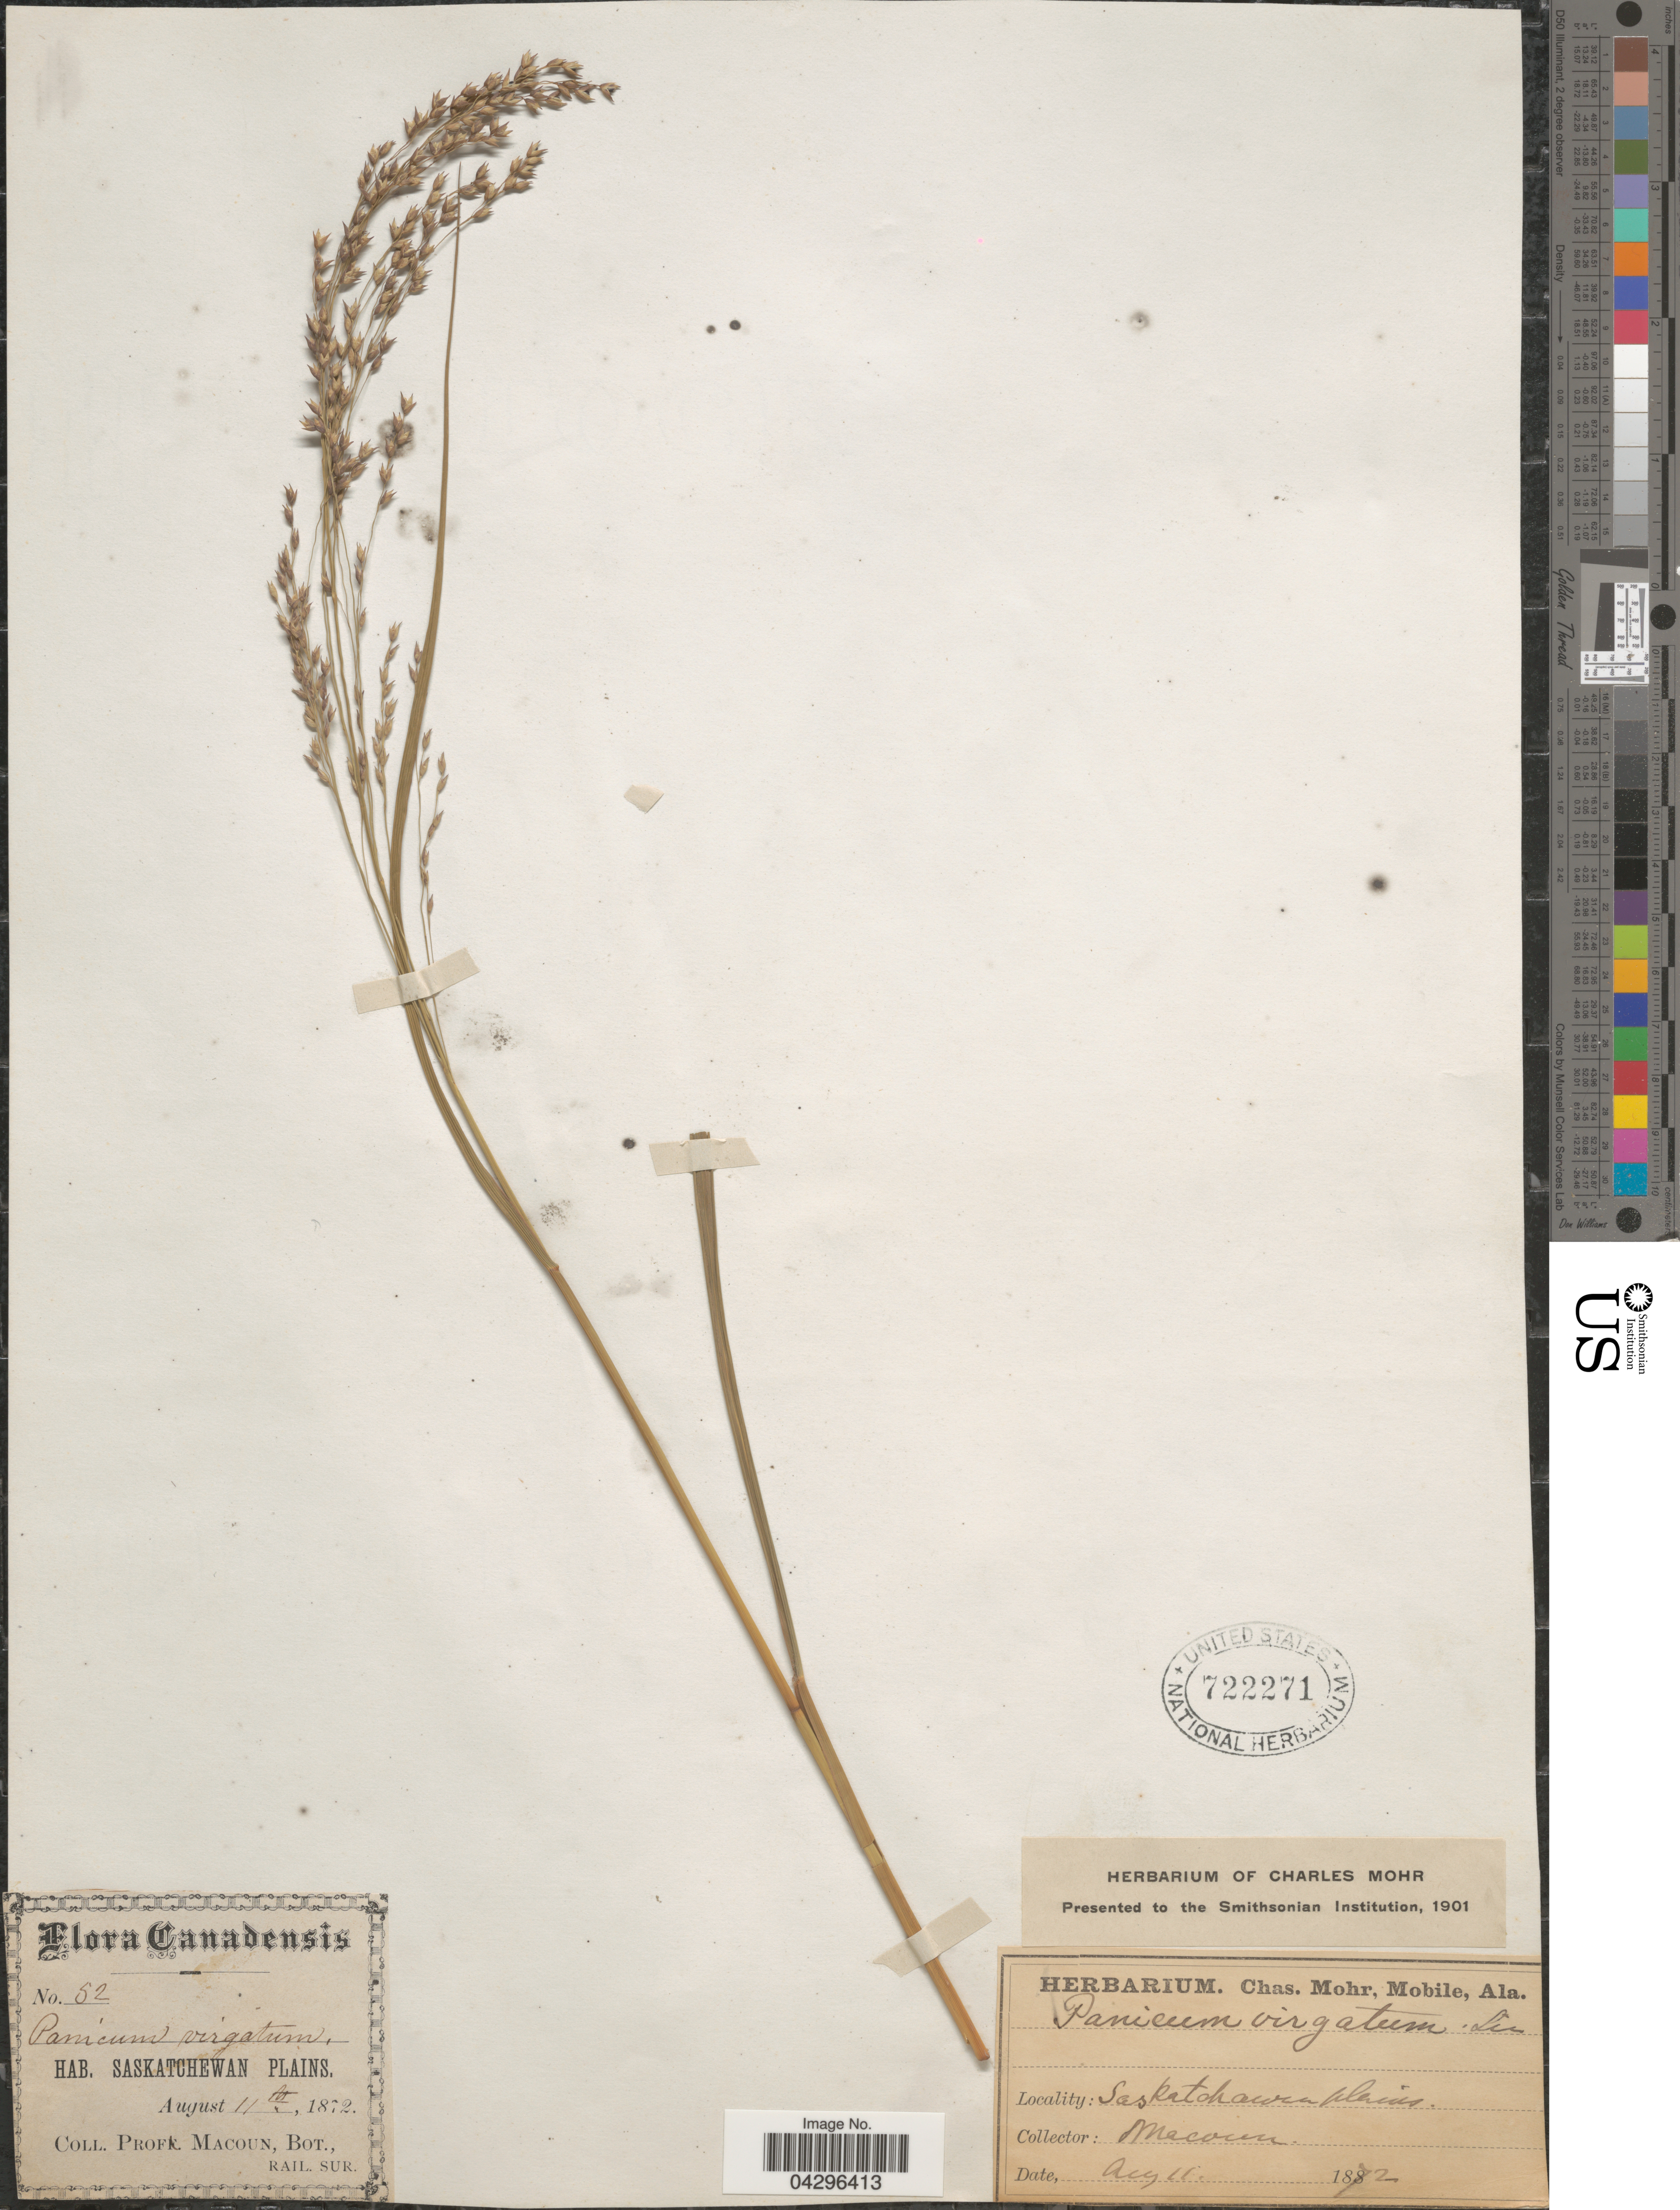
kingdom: Plantae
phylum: Tracheophyta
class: Liliopsida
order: Poales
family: Poaceae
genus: Panicum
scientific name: Panicum virgatum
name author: L.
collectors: Prof. Macoun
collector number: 52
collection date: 1872-08-11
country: Canada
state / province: Saskatchewan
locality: Saskatchewan Plains.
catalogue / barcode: US 722271